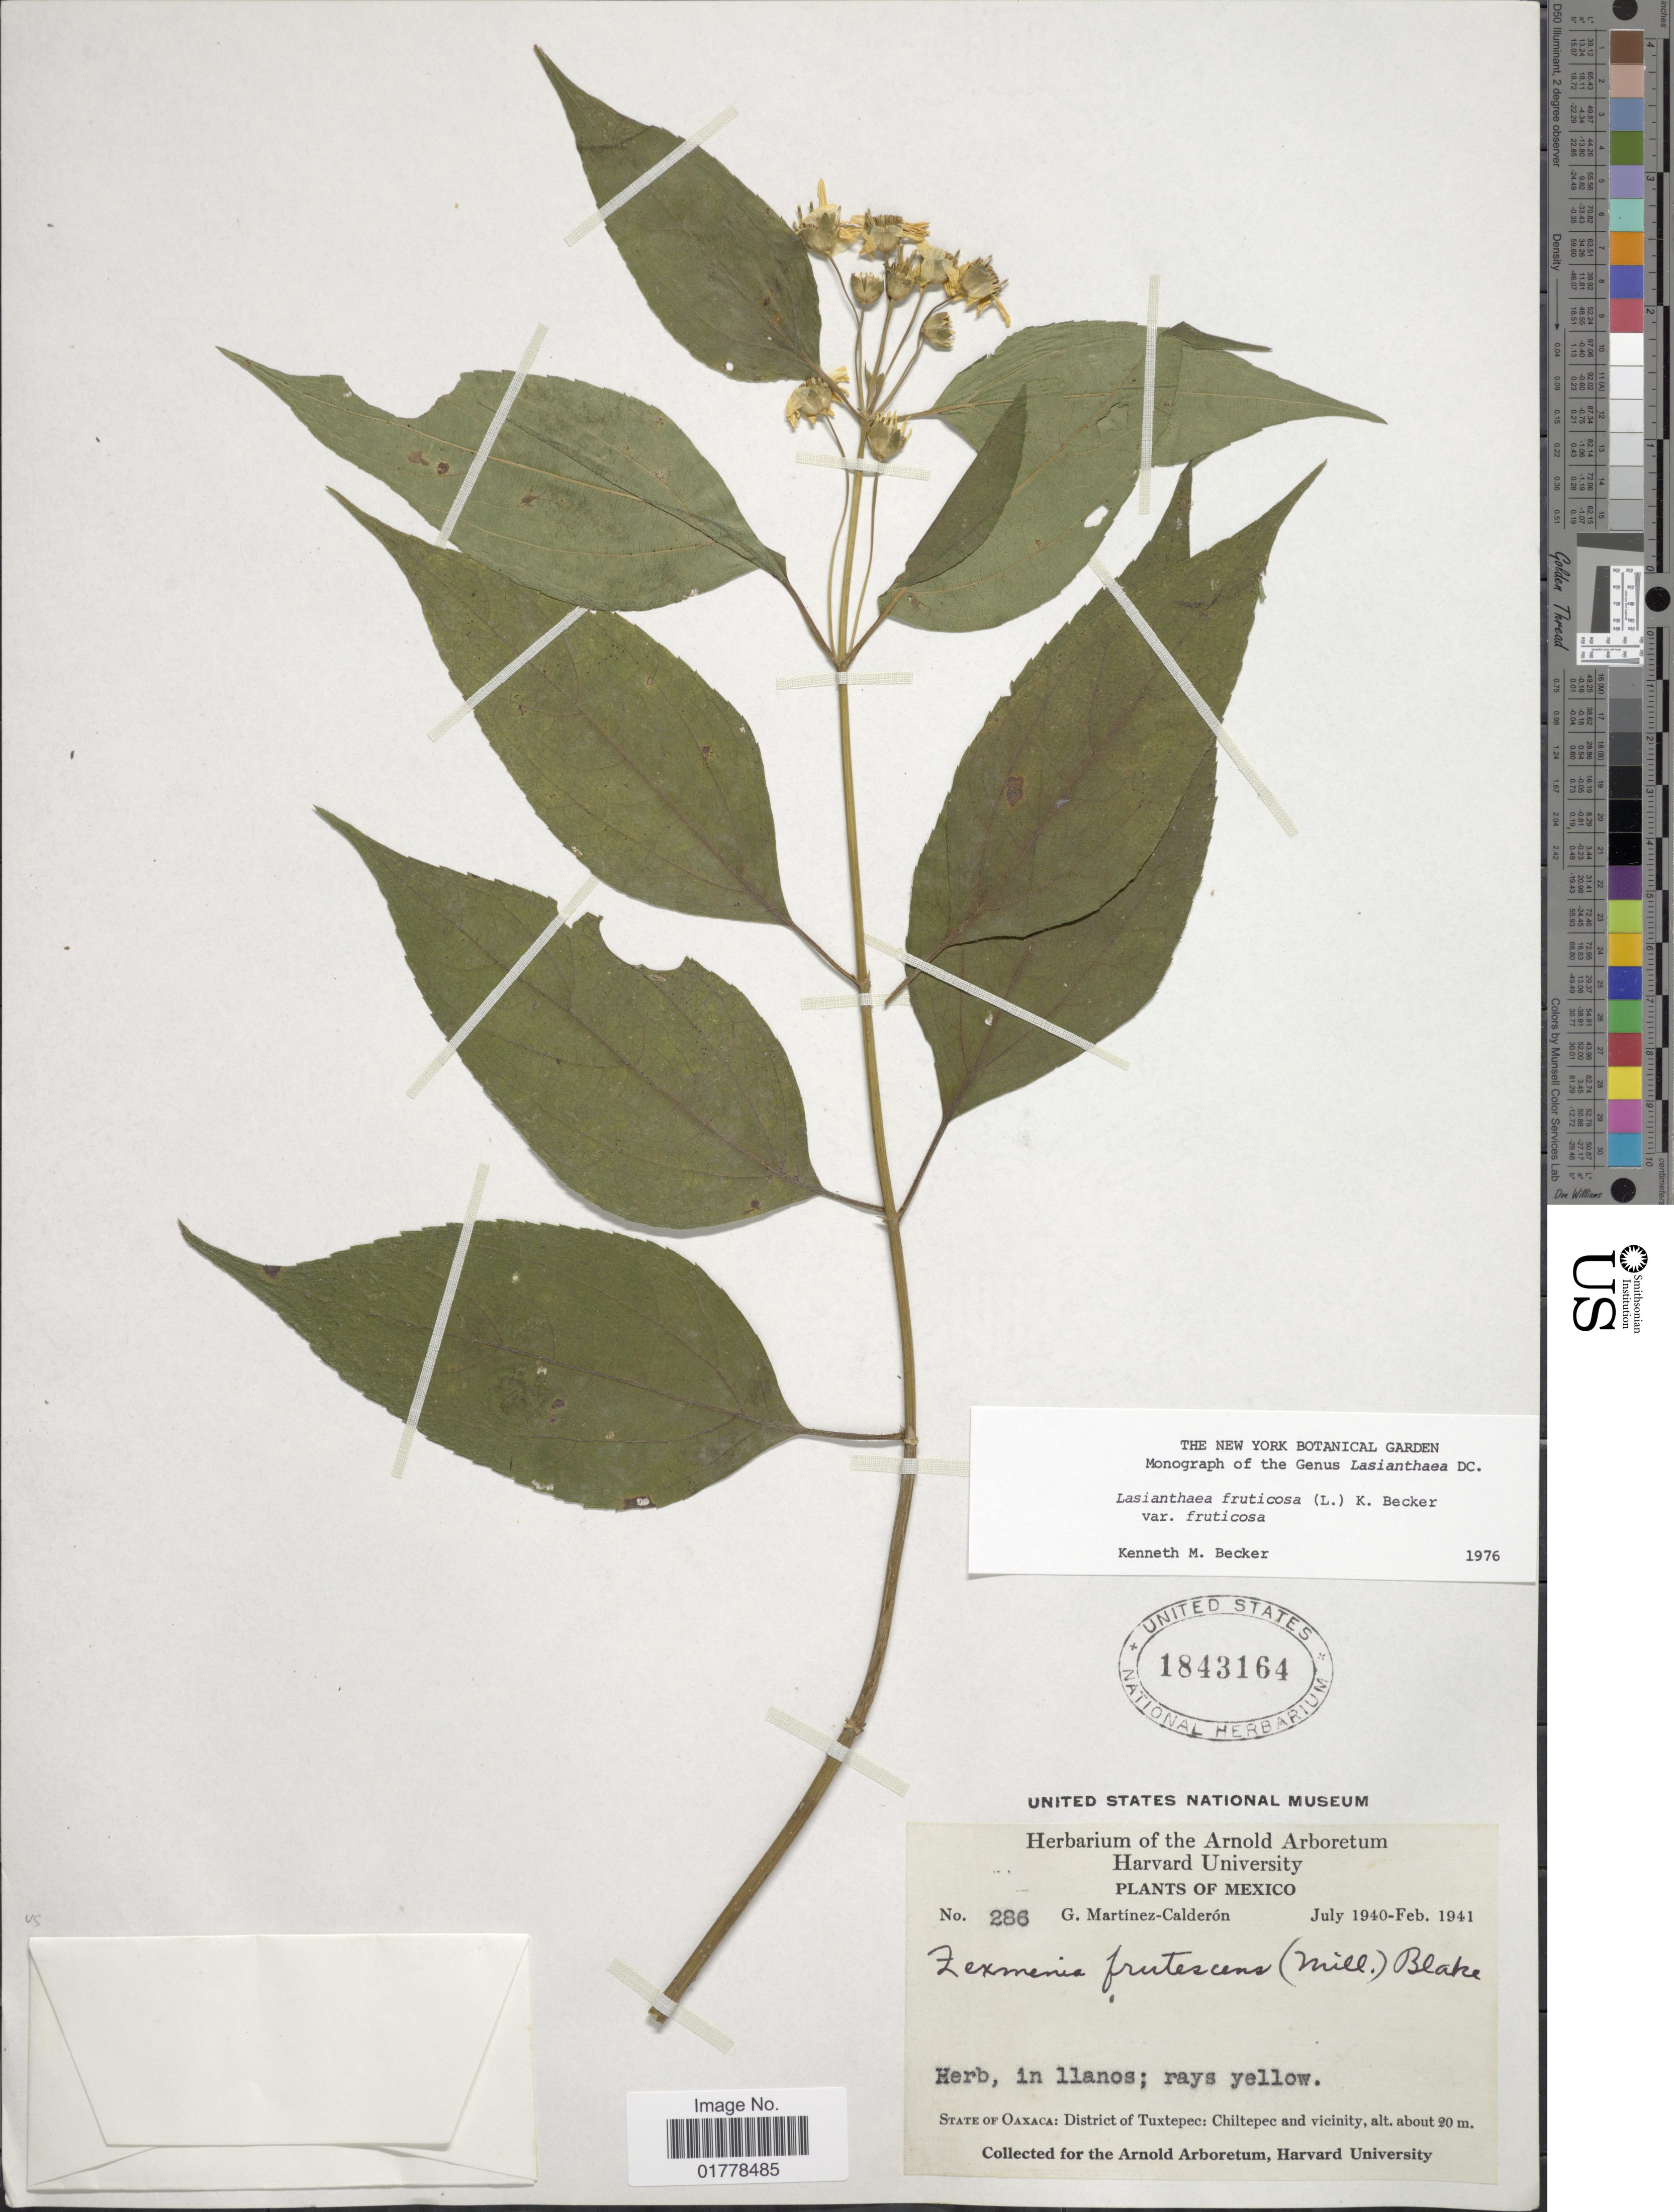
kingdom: Plantae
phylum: Tracheophyta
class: Magnoliopsida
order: Asterales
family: Asteraceae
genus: Lasianthaea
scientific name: Lasianthaea fruticosa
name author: (L.) K.M. Becker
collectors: G. Martínez Calderón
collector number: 286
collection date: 1940-07/1941-02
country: Mexico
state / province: Oaxaca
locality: State of Oaxaca: District of Tuxtepec: Chiltepec and vicinity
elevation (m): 20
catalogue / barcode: US 1843164